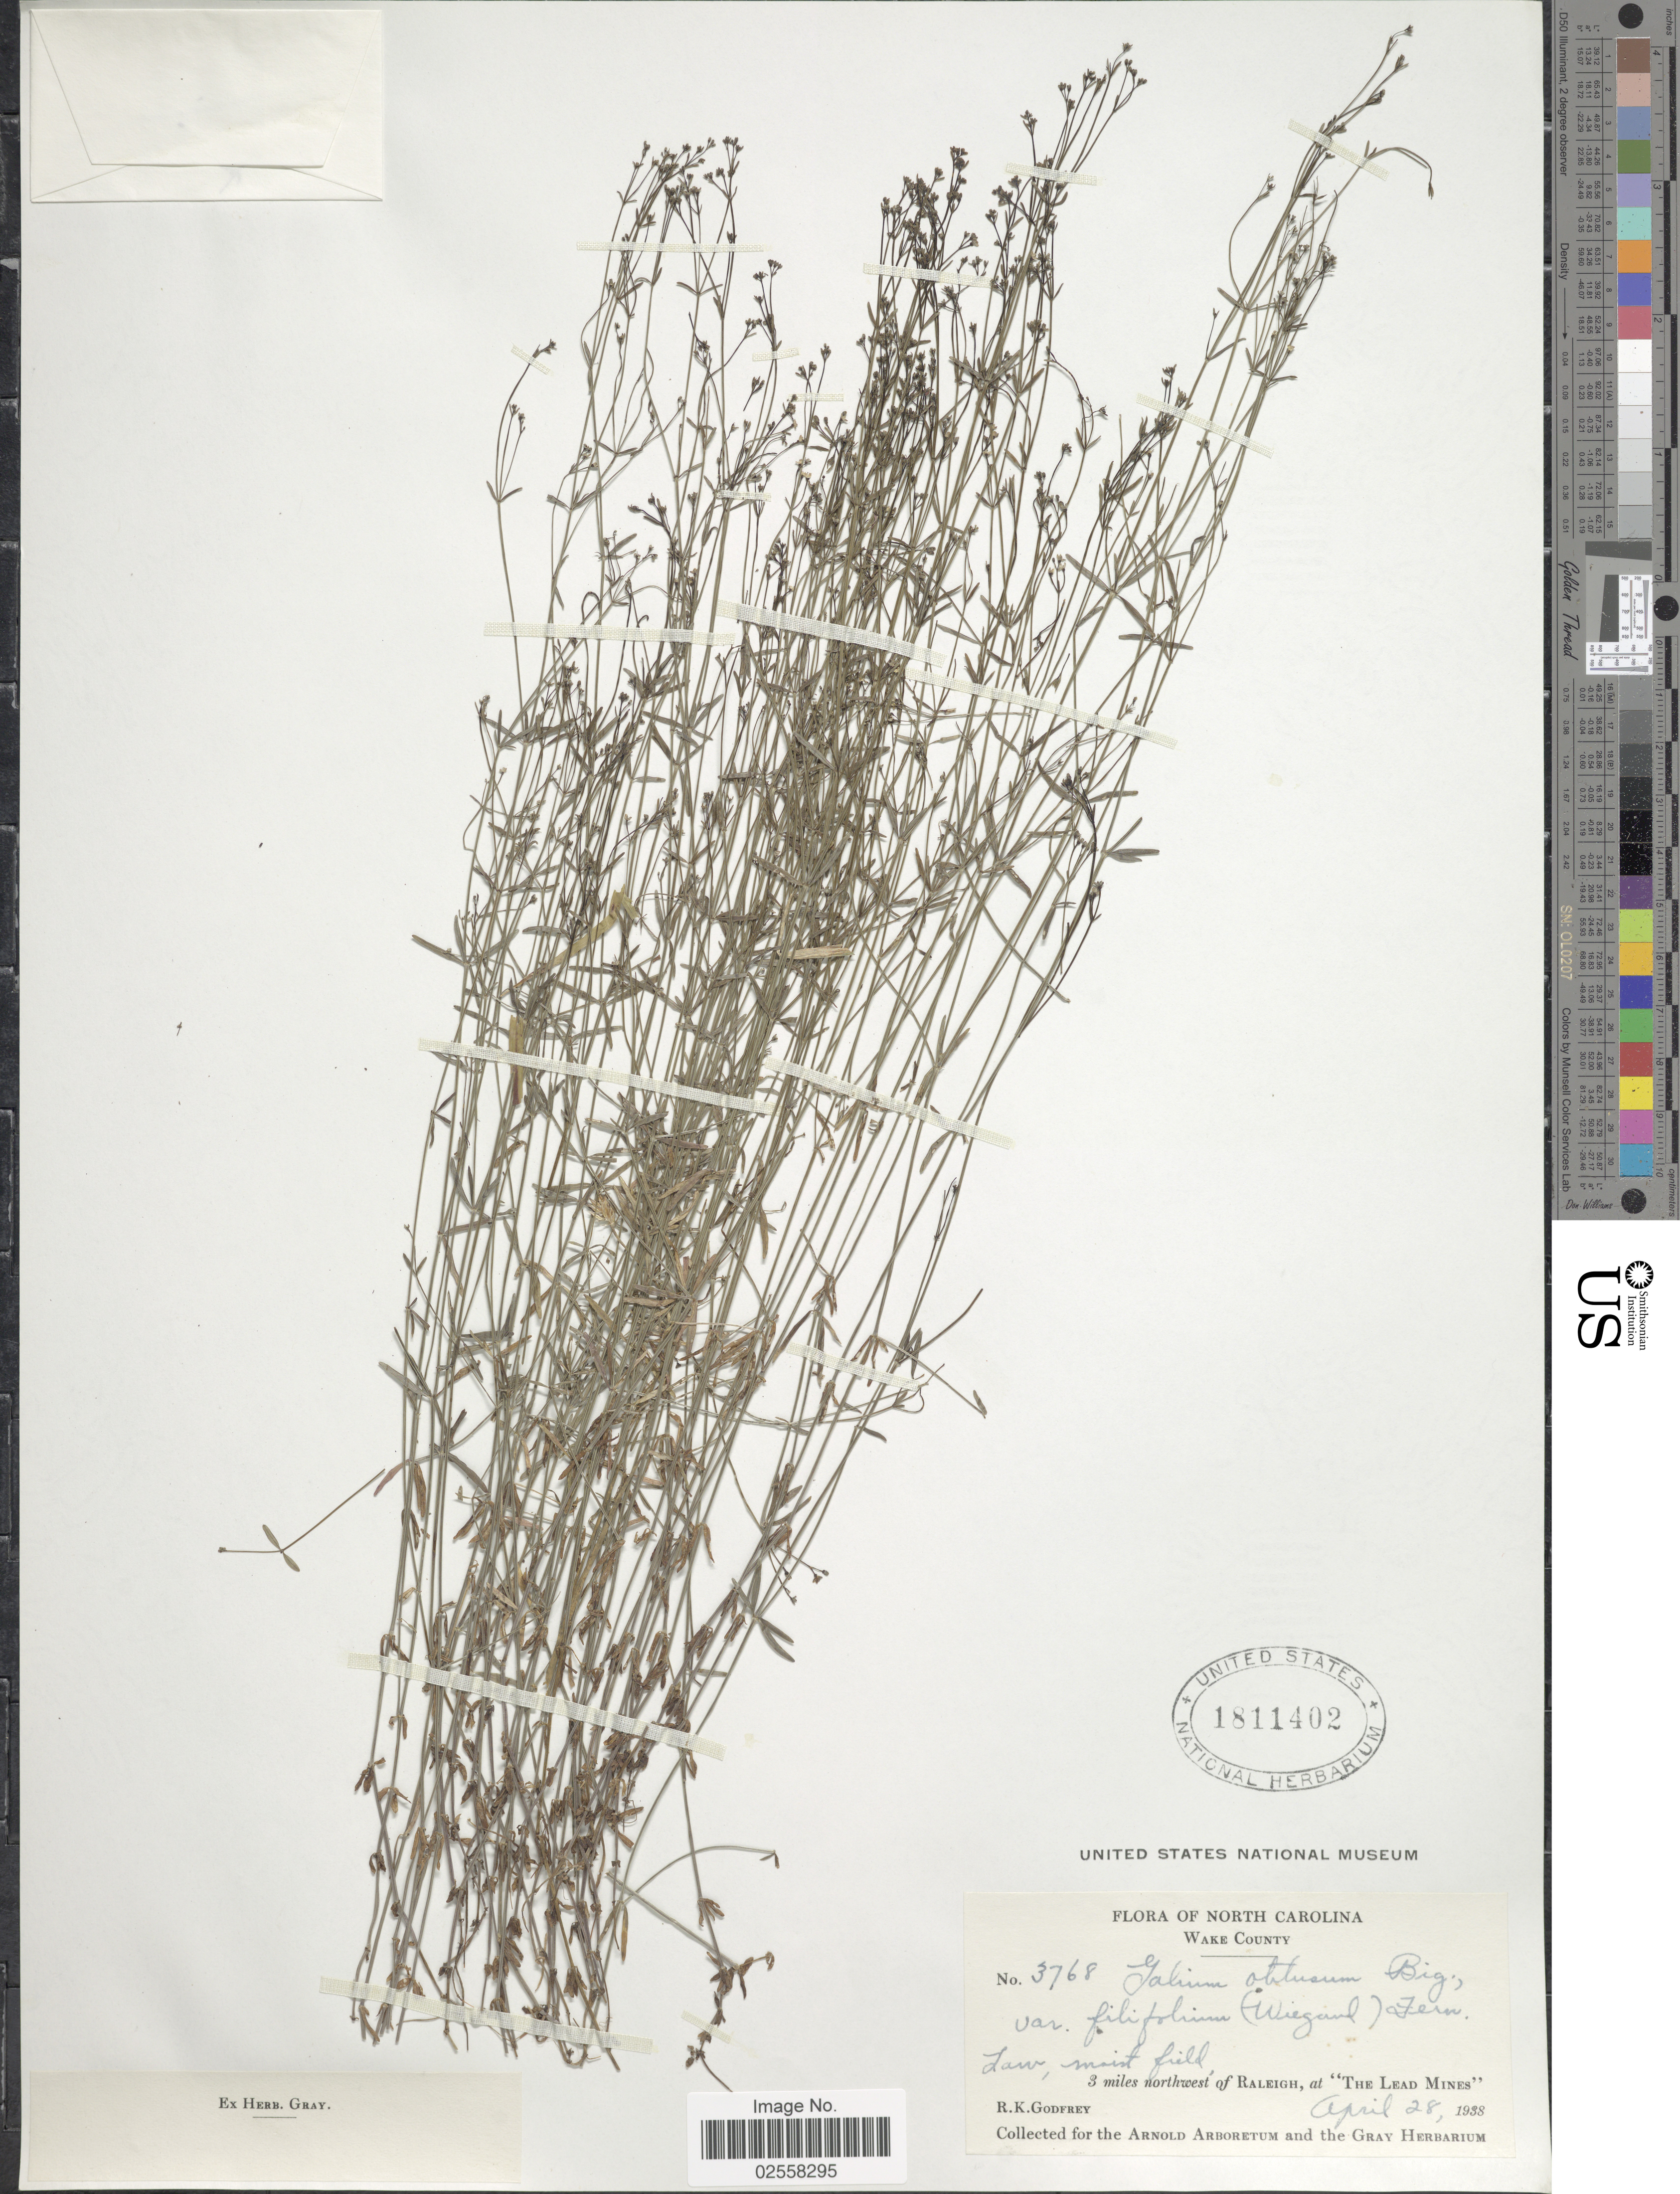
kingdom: Plantae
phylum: Tracheophyta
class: Magnoliopsida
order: Gentianales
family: Rubiaceae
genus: Galium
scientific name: Galium obtusum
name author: Bigelow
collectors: R. K. Godfrey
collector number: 3768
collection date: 1938-04-28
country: United States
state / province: North Carolina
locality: Wake County, 3 miles northwest of Raleigh, at The Lead Mines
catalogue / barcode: US 1811402